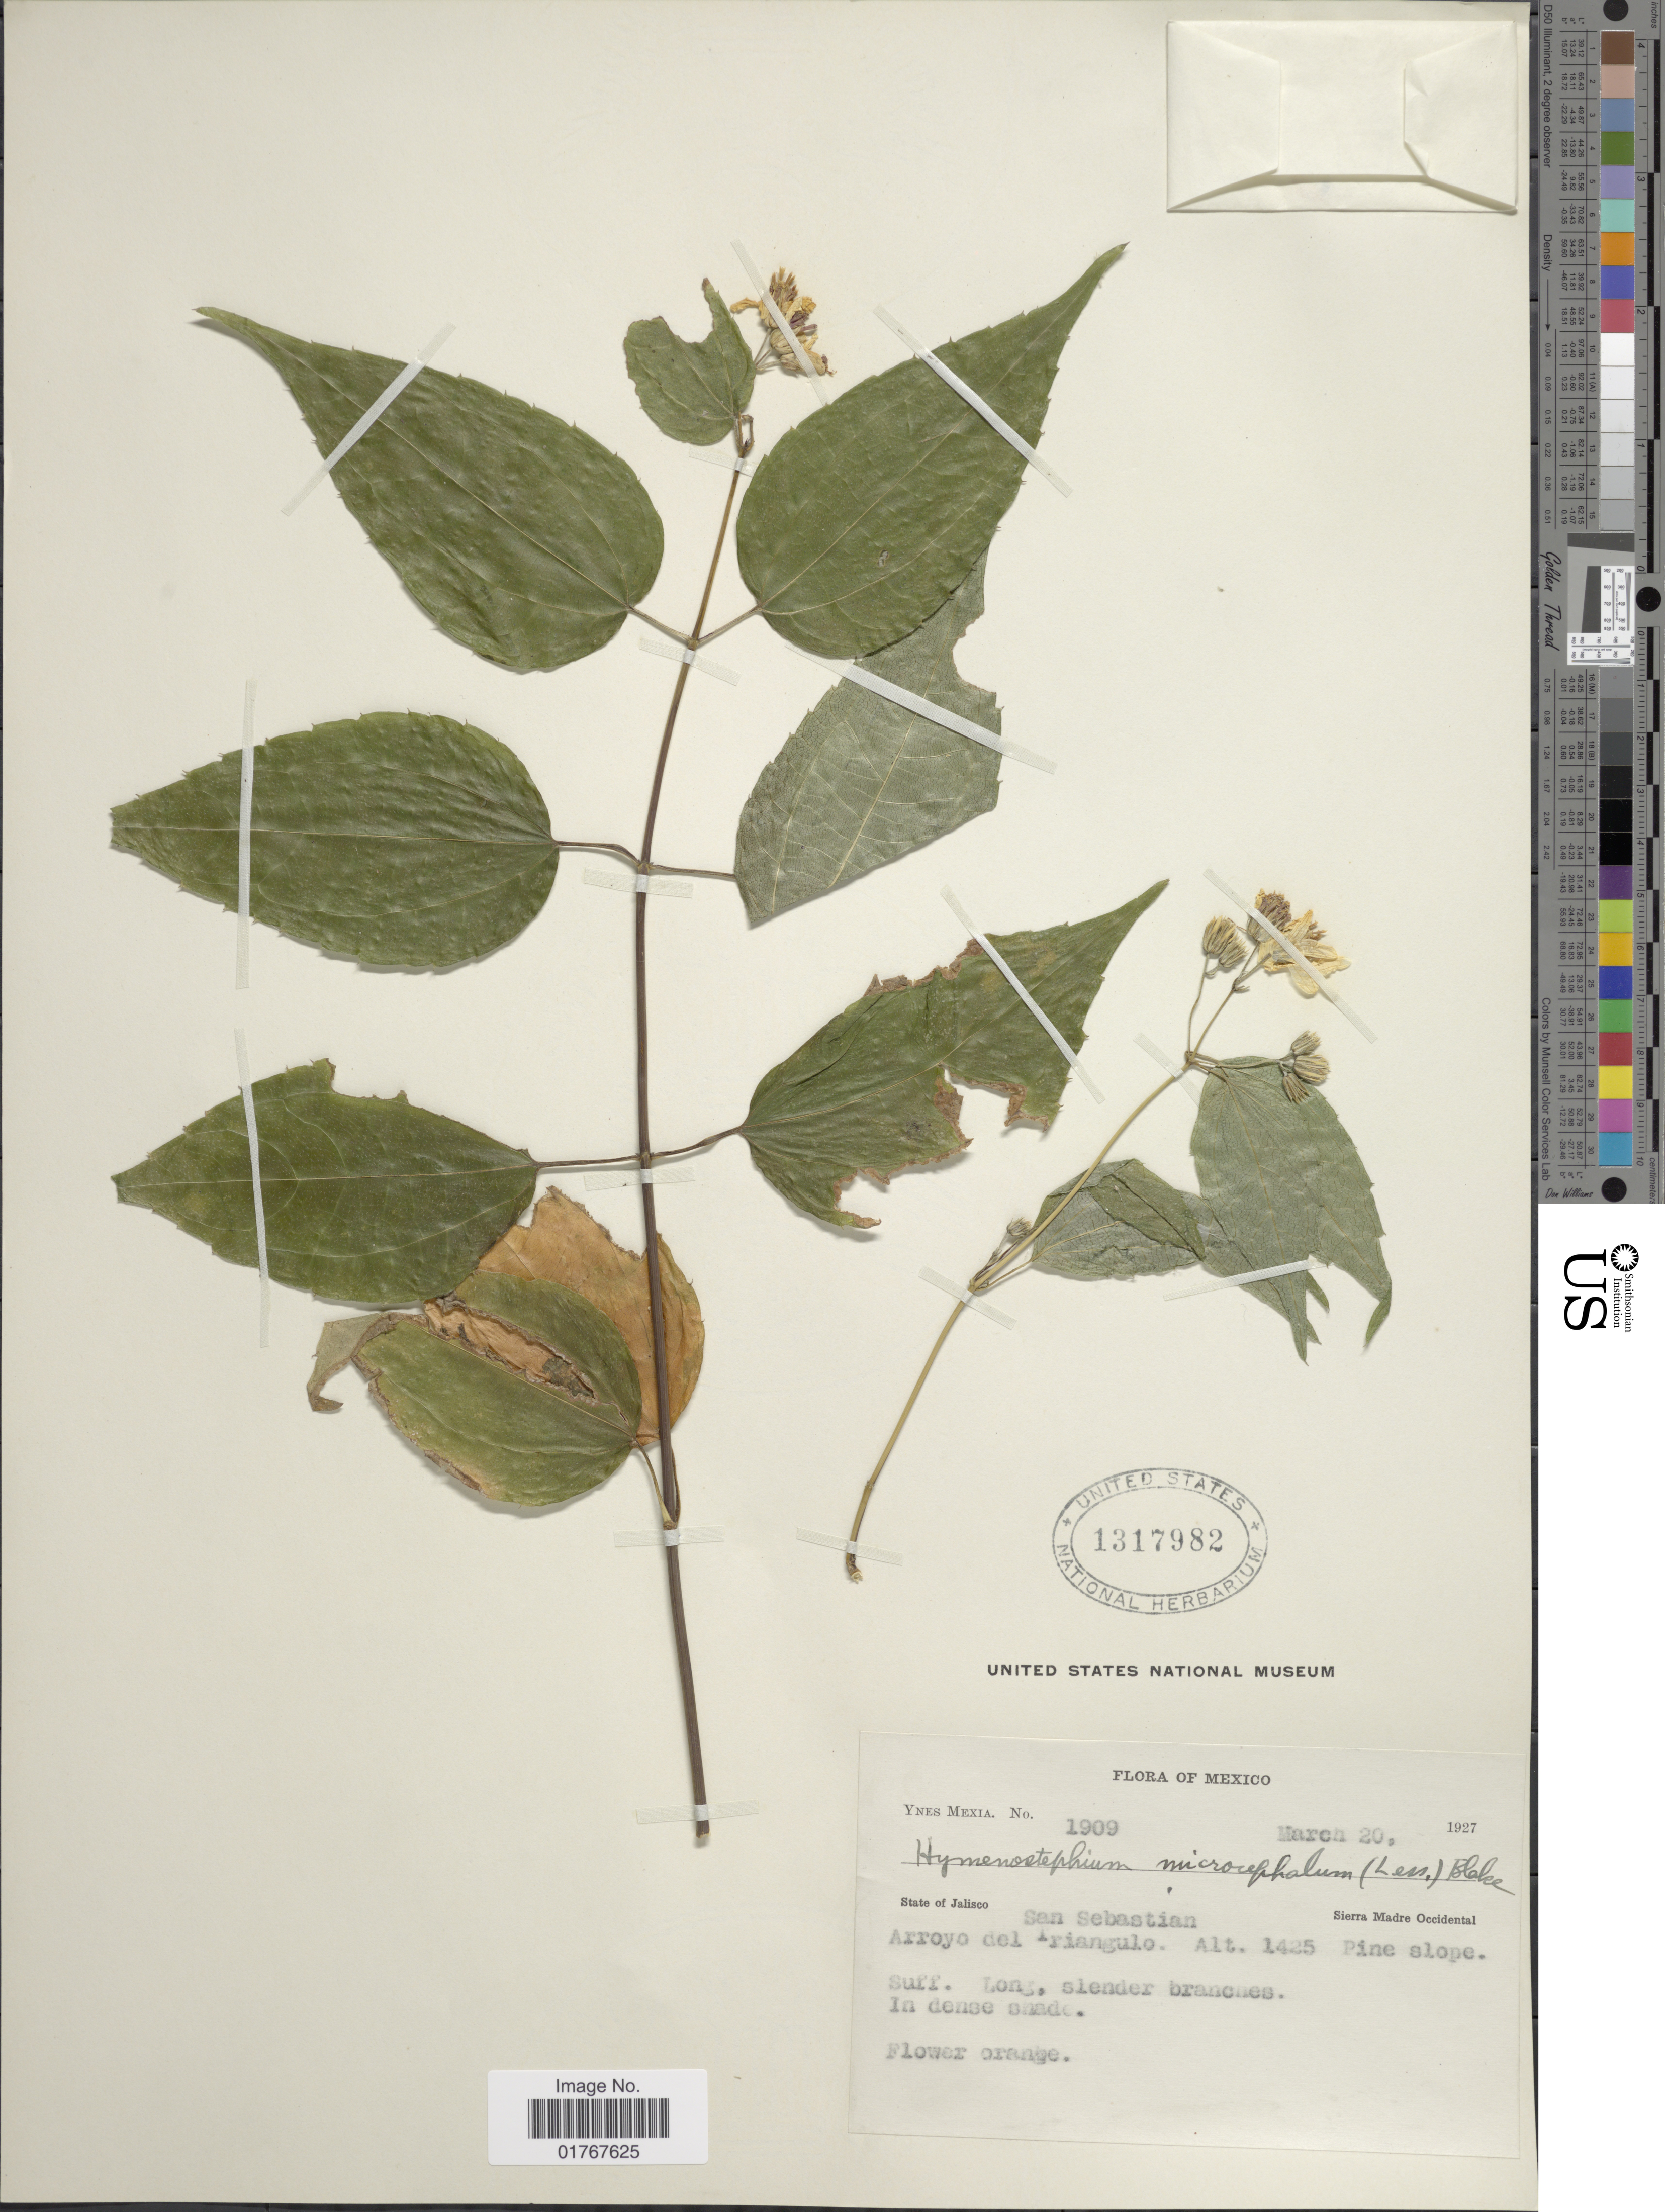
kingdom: Plantae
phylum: Tracheophyta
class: Magnoliopsida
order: Asterales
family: Asteraceae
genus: Viguiera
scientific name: Viguiera cordata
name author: (Hook. & Arn.) D'Arcy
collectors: Y. Mexia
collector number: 1909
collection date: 1927-03-20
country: Mexico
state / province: Jalisco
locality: San Sebastian, Sierra Madre Occidental, Arroyo del Triangulo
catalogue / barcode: US 1317982